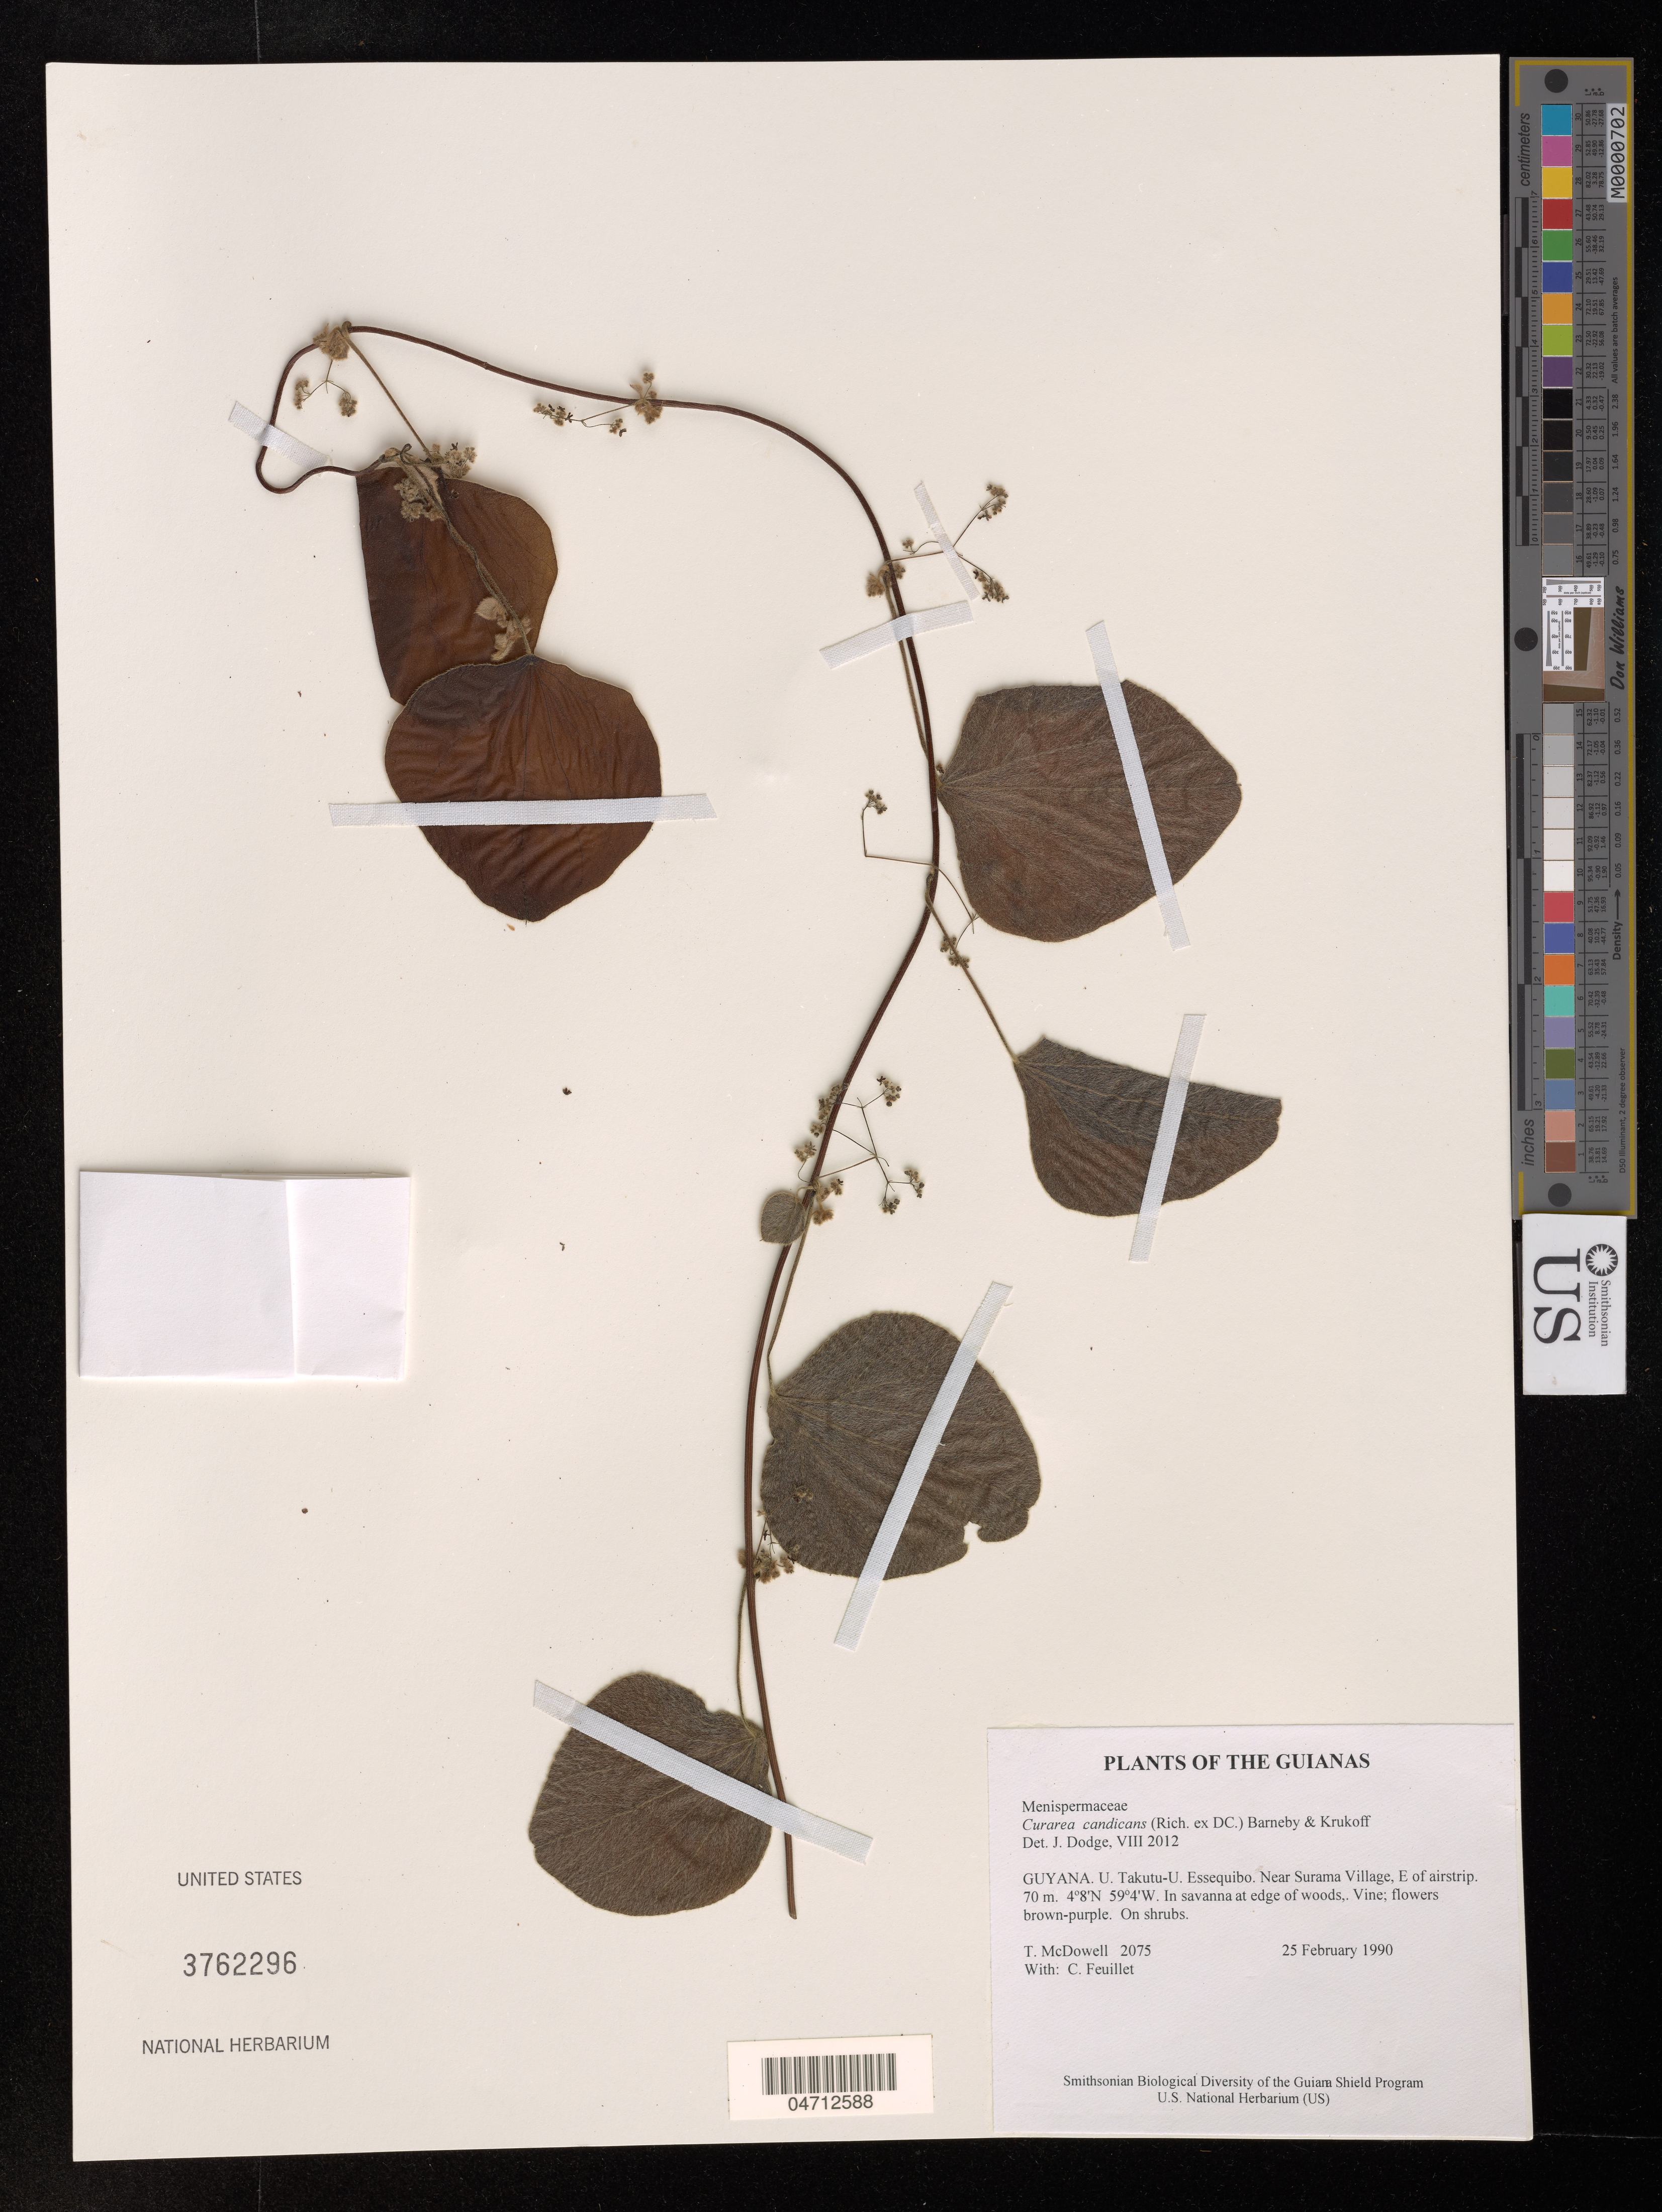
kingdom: Plantae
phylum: Tracheophyta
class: Magnoliopsida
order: Ranunculales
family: Menispermaceae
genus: Curarea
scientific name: Curarea candicans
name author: (Rich. ex DC.) Barneby & Krukoff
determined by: Dodge, J. E.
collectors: T. McDowell & C. Feuillet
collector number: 2075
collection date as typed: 25 February 1990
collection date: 1990-02-25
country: Guyana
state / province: U. Takutu-U. Essequibo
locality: Near Surama Village, E of airstrip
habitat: In savanna at edge of woods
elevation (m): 70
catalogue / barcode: US 3762296